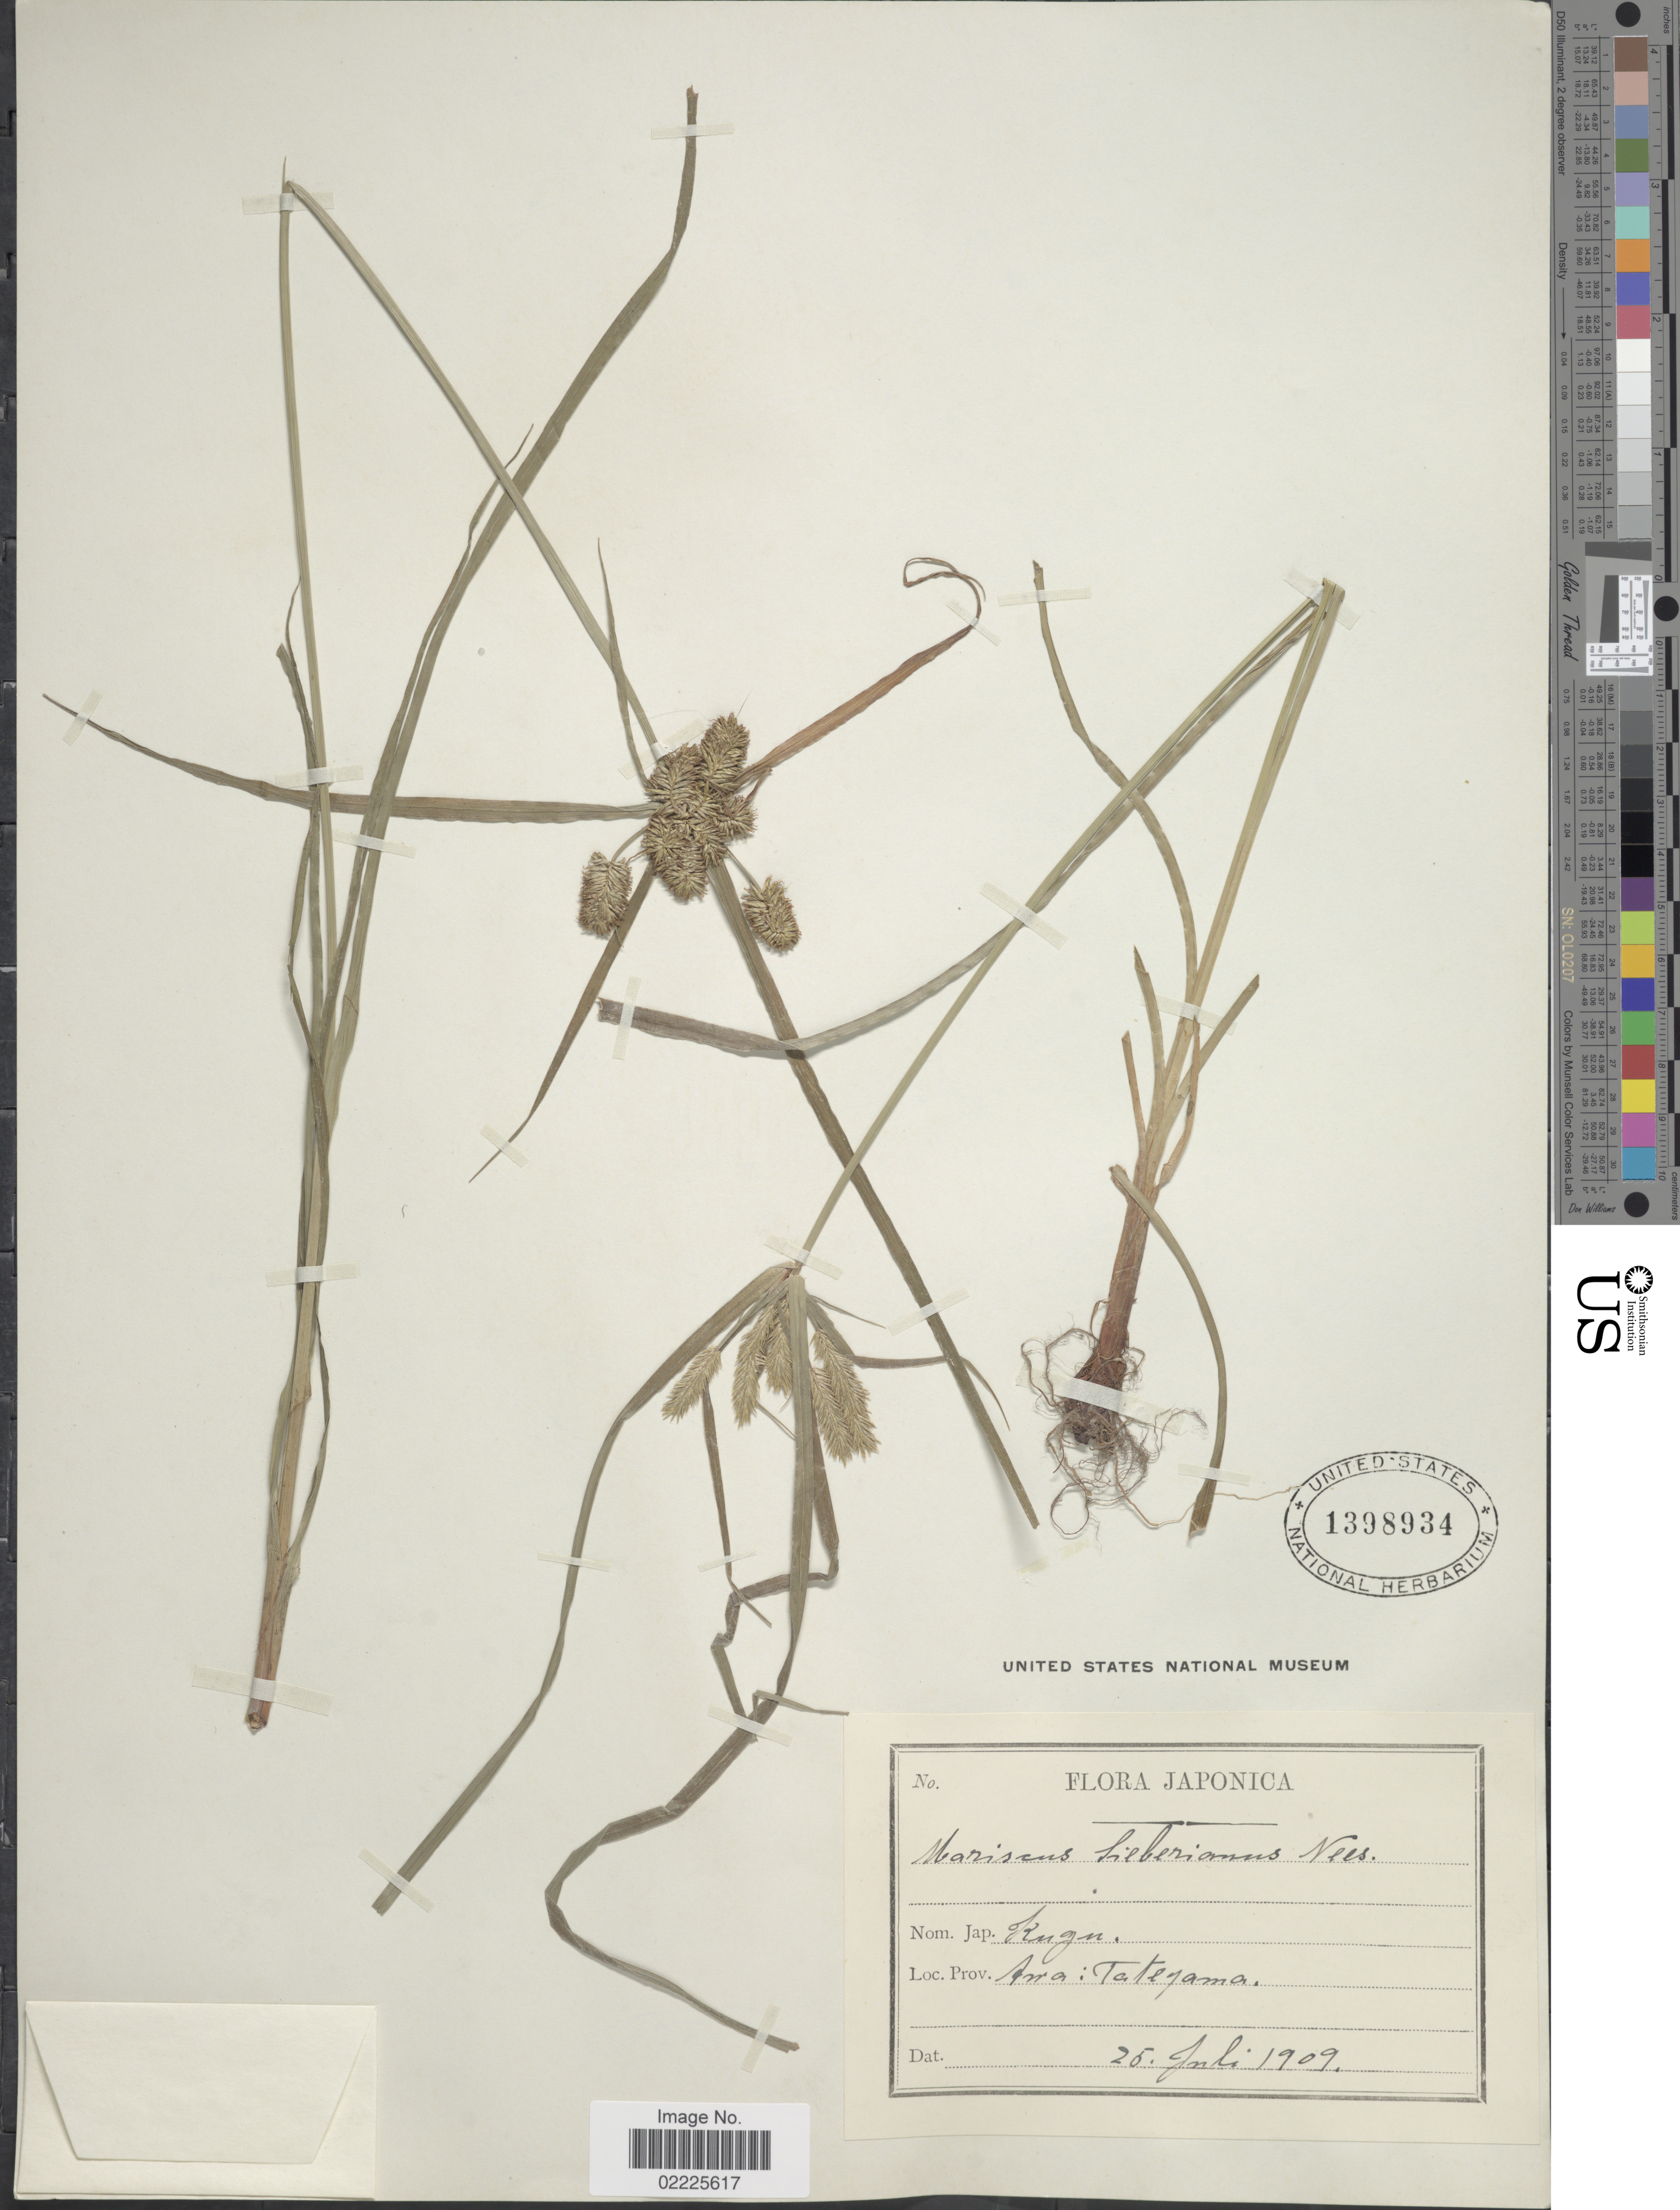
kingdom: Plantae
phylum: Tracheophyta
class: Liliopsida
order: Poales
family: Cyperaceae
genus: Cyperus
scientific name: Cyperus cyperoides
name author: (L.) Kuntze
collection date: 1909-07-25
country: Japan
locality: Japonica, Prov. Awa: Tateyama.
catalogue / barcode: US 1398934